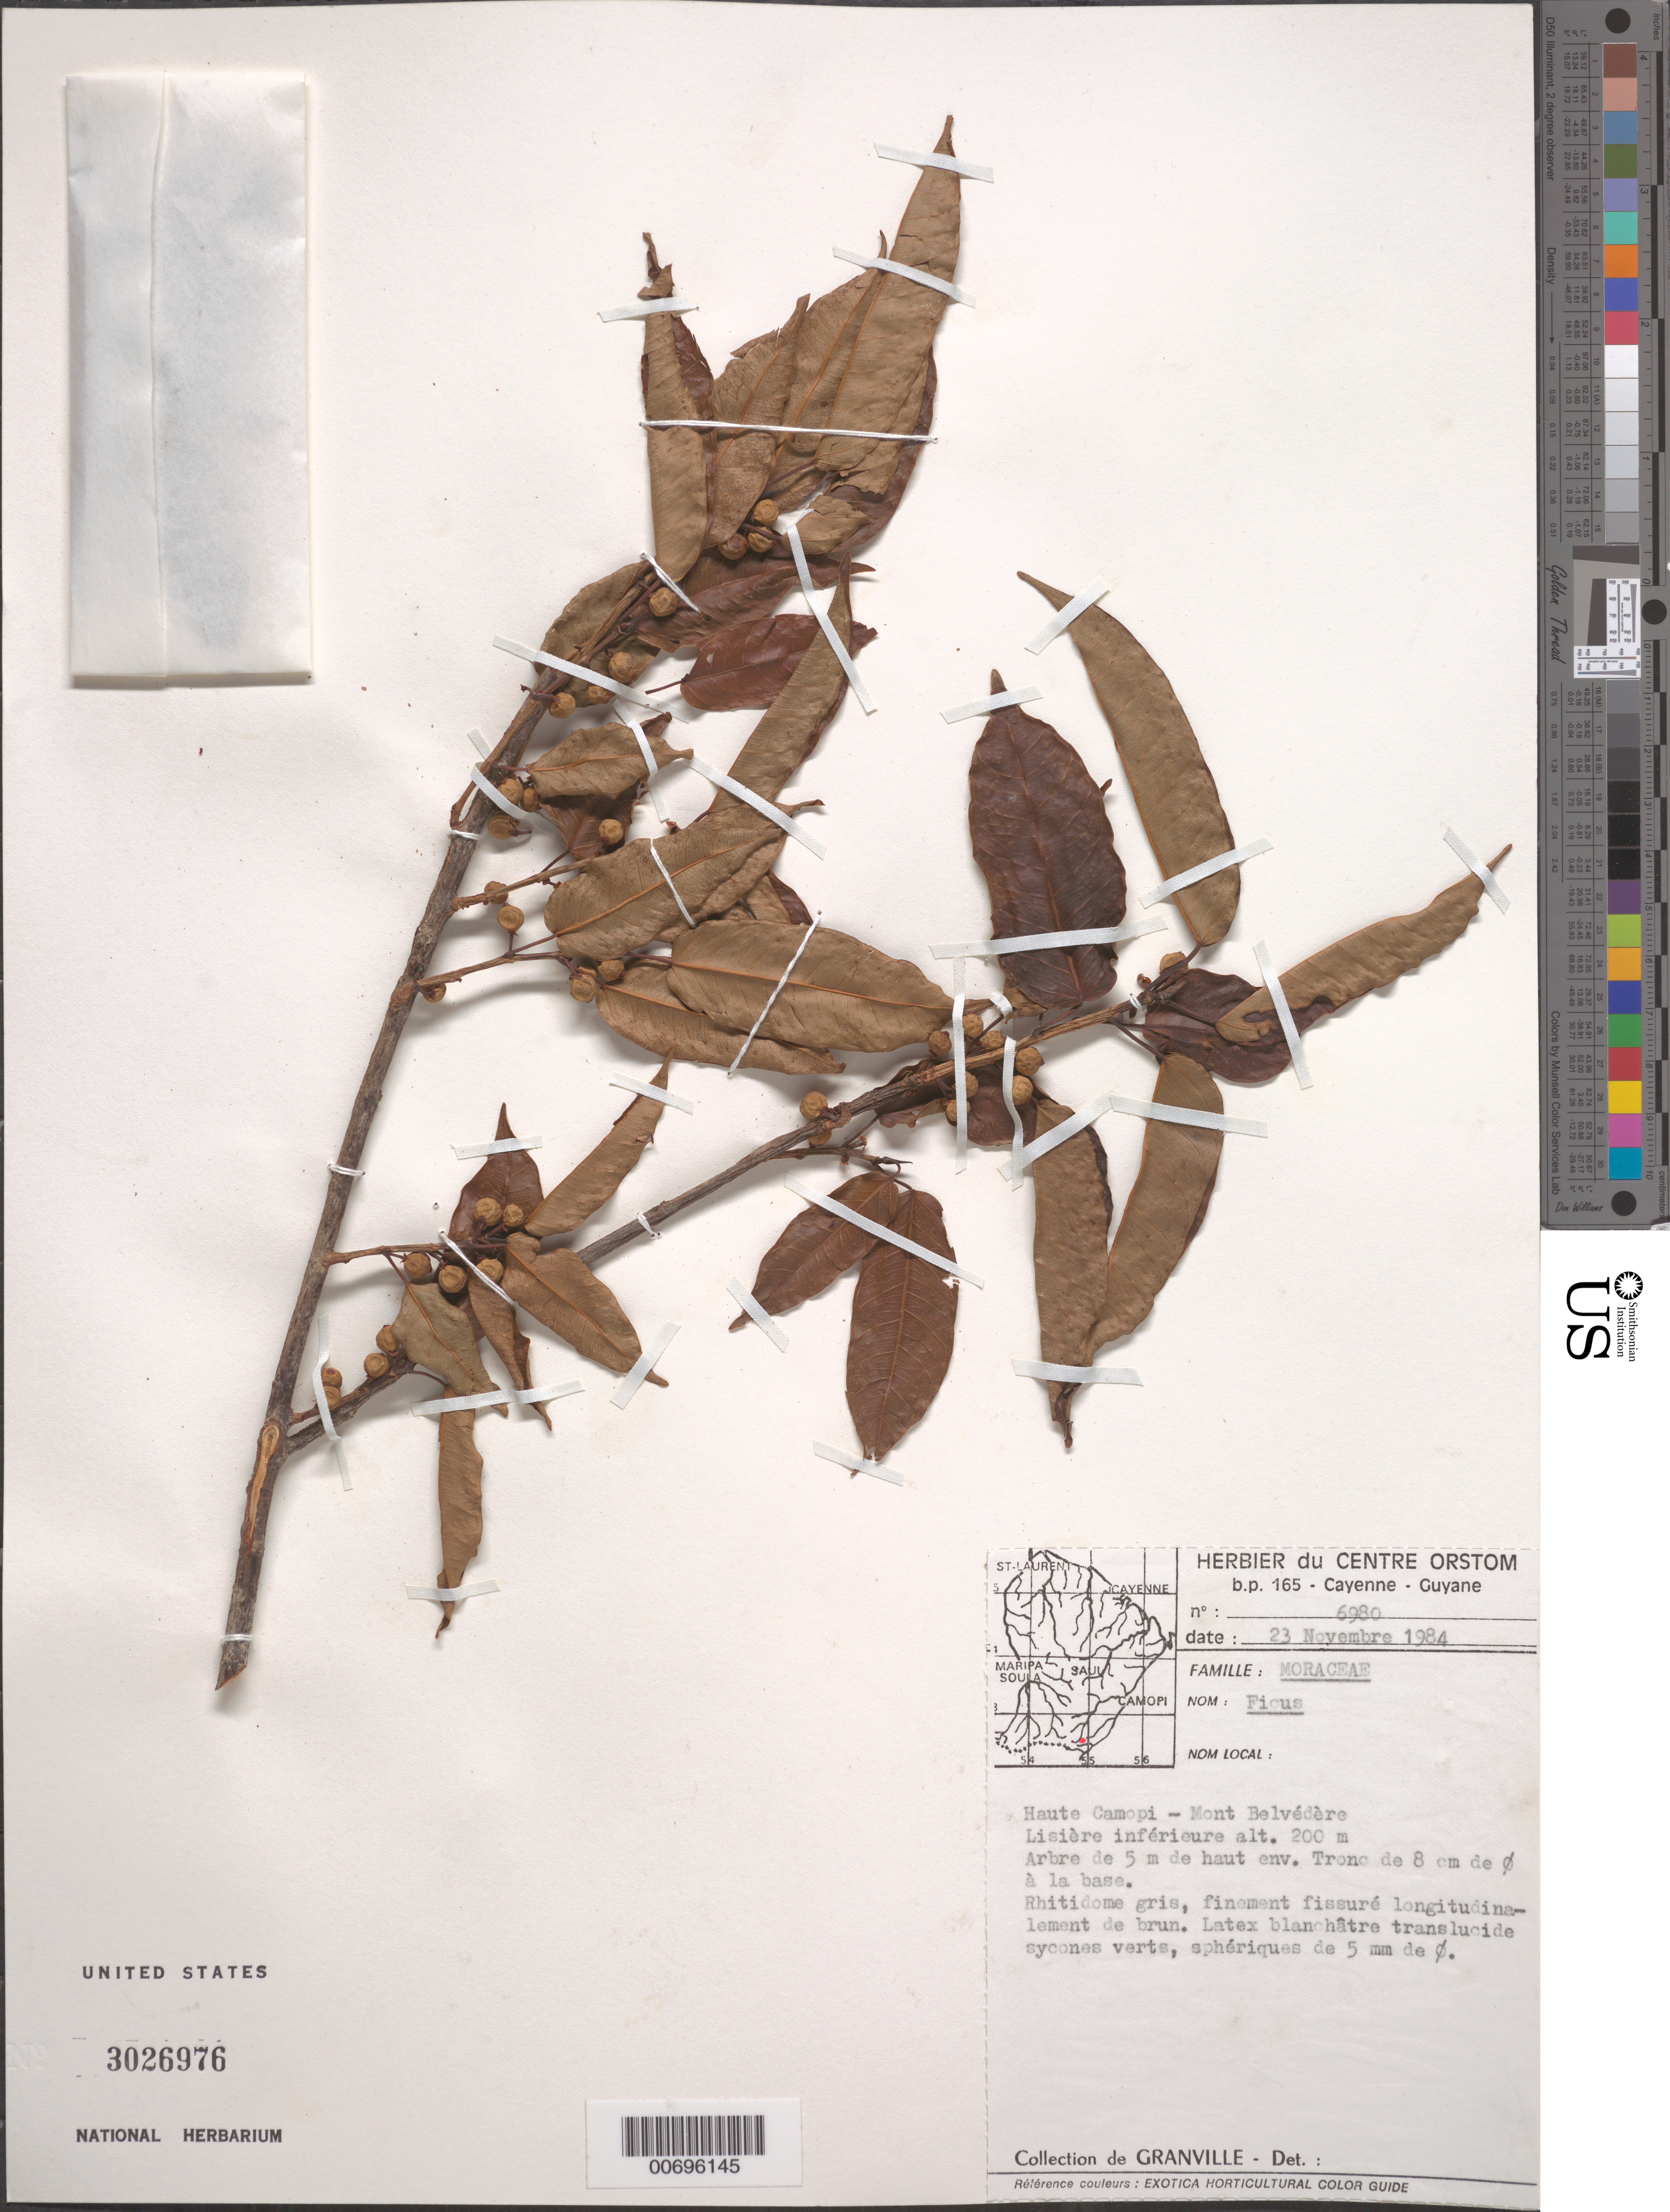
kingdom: Plantae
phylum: Tracheophyta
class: Magnoliopsida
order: Rosales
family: Moraceae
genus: Ficus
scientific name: Ficus amazonica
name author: (Miq.) Miq.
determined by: Mitidieri, Nicole, (WIS), University of Wisconsin - Madison (UNITED STATES)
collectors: J.-J. de Granville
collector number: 6980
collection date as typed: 23-Nov-84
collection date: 1984-11-23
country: French Guiana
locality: Mont Belvédère, haute Camopi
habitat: Lisière inferieure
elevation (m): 200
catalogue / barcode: US 3026976